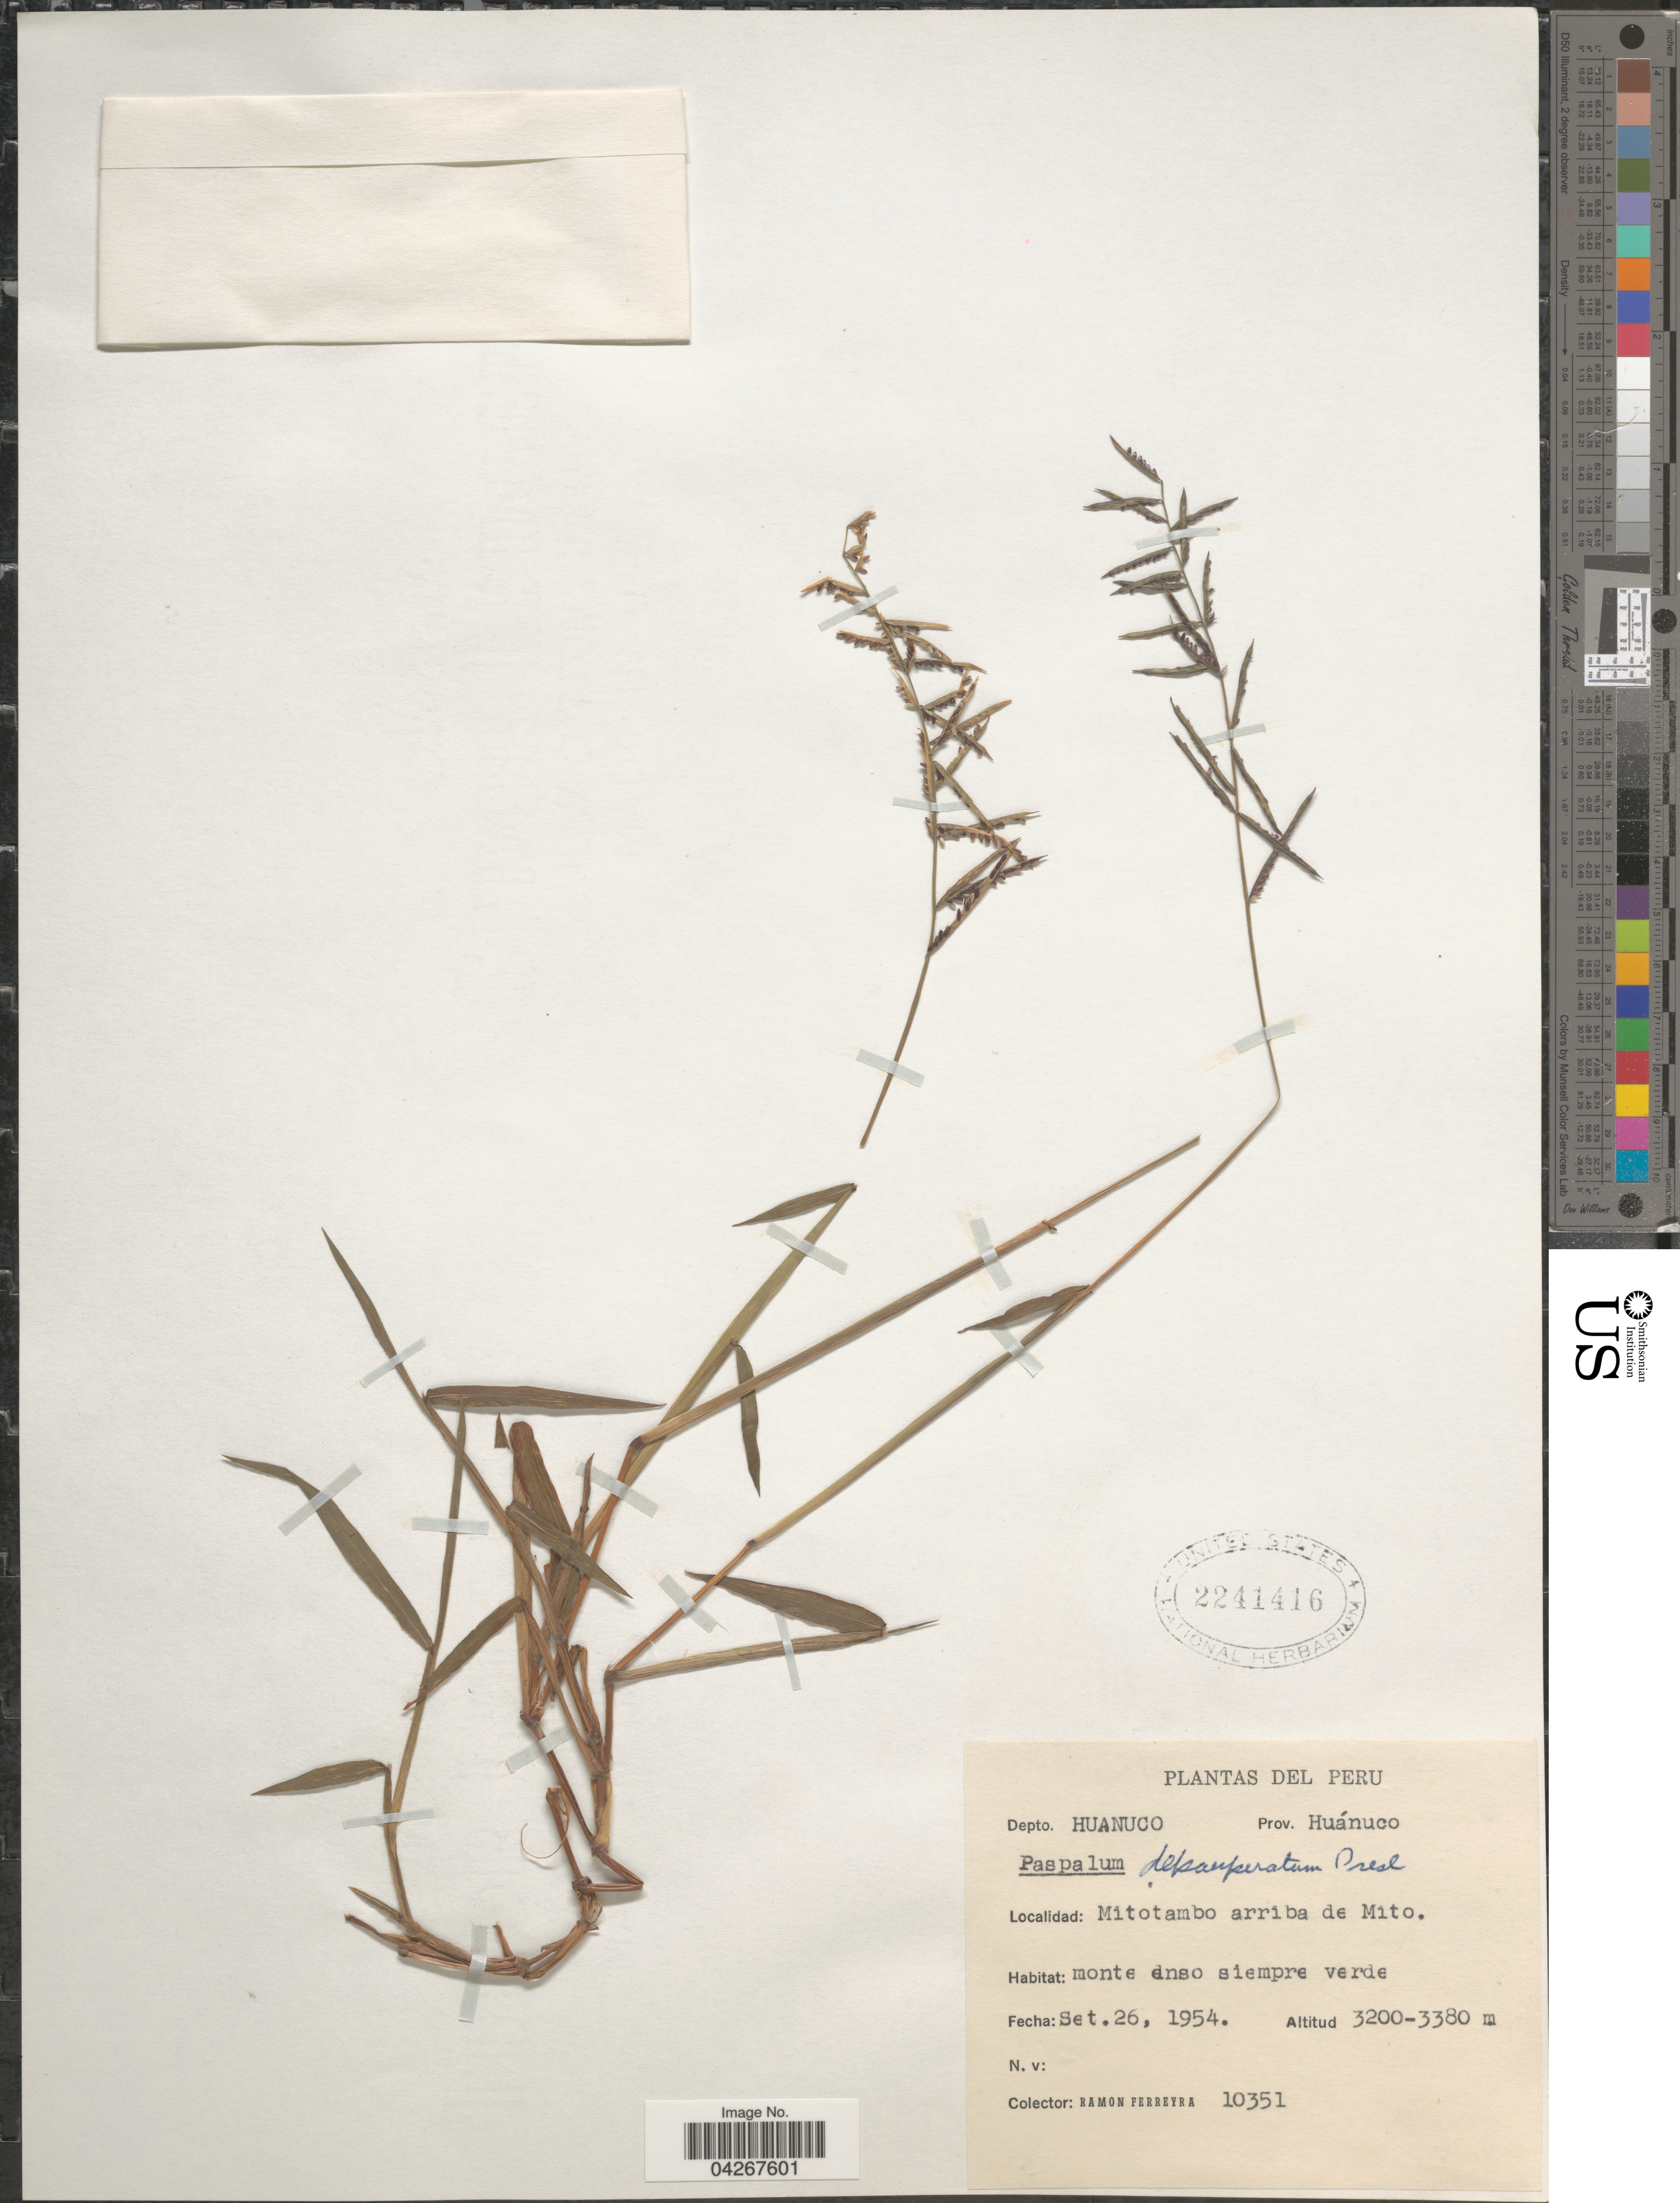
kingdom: Plantae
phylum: Tracheophyta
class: Liliopsida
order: Poales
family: Poaceae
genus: Paspalum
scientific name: Paspalum candidum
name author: (Humb. & Bonpl. ex Fleugge) Kunth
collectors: R. A. Ferreyra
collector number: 10351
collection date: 1954-09-26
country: Peru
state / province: Huánuco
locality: Mitotambo arriba de Mito, Depto. Huánuco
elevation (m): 3200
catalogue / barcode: US 2241416